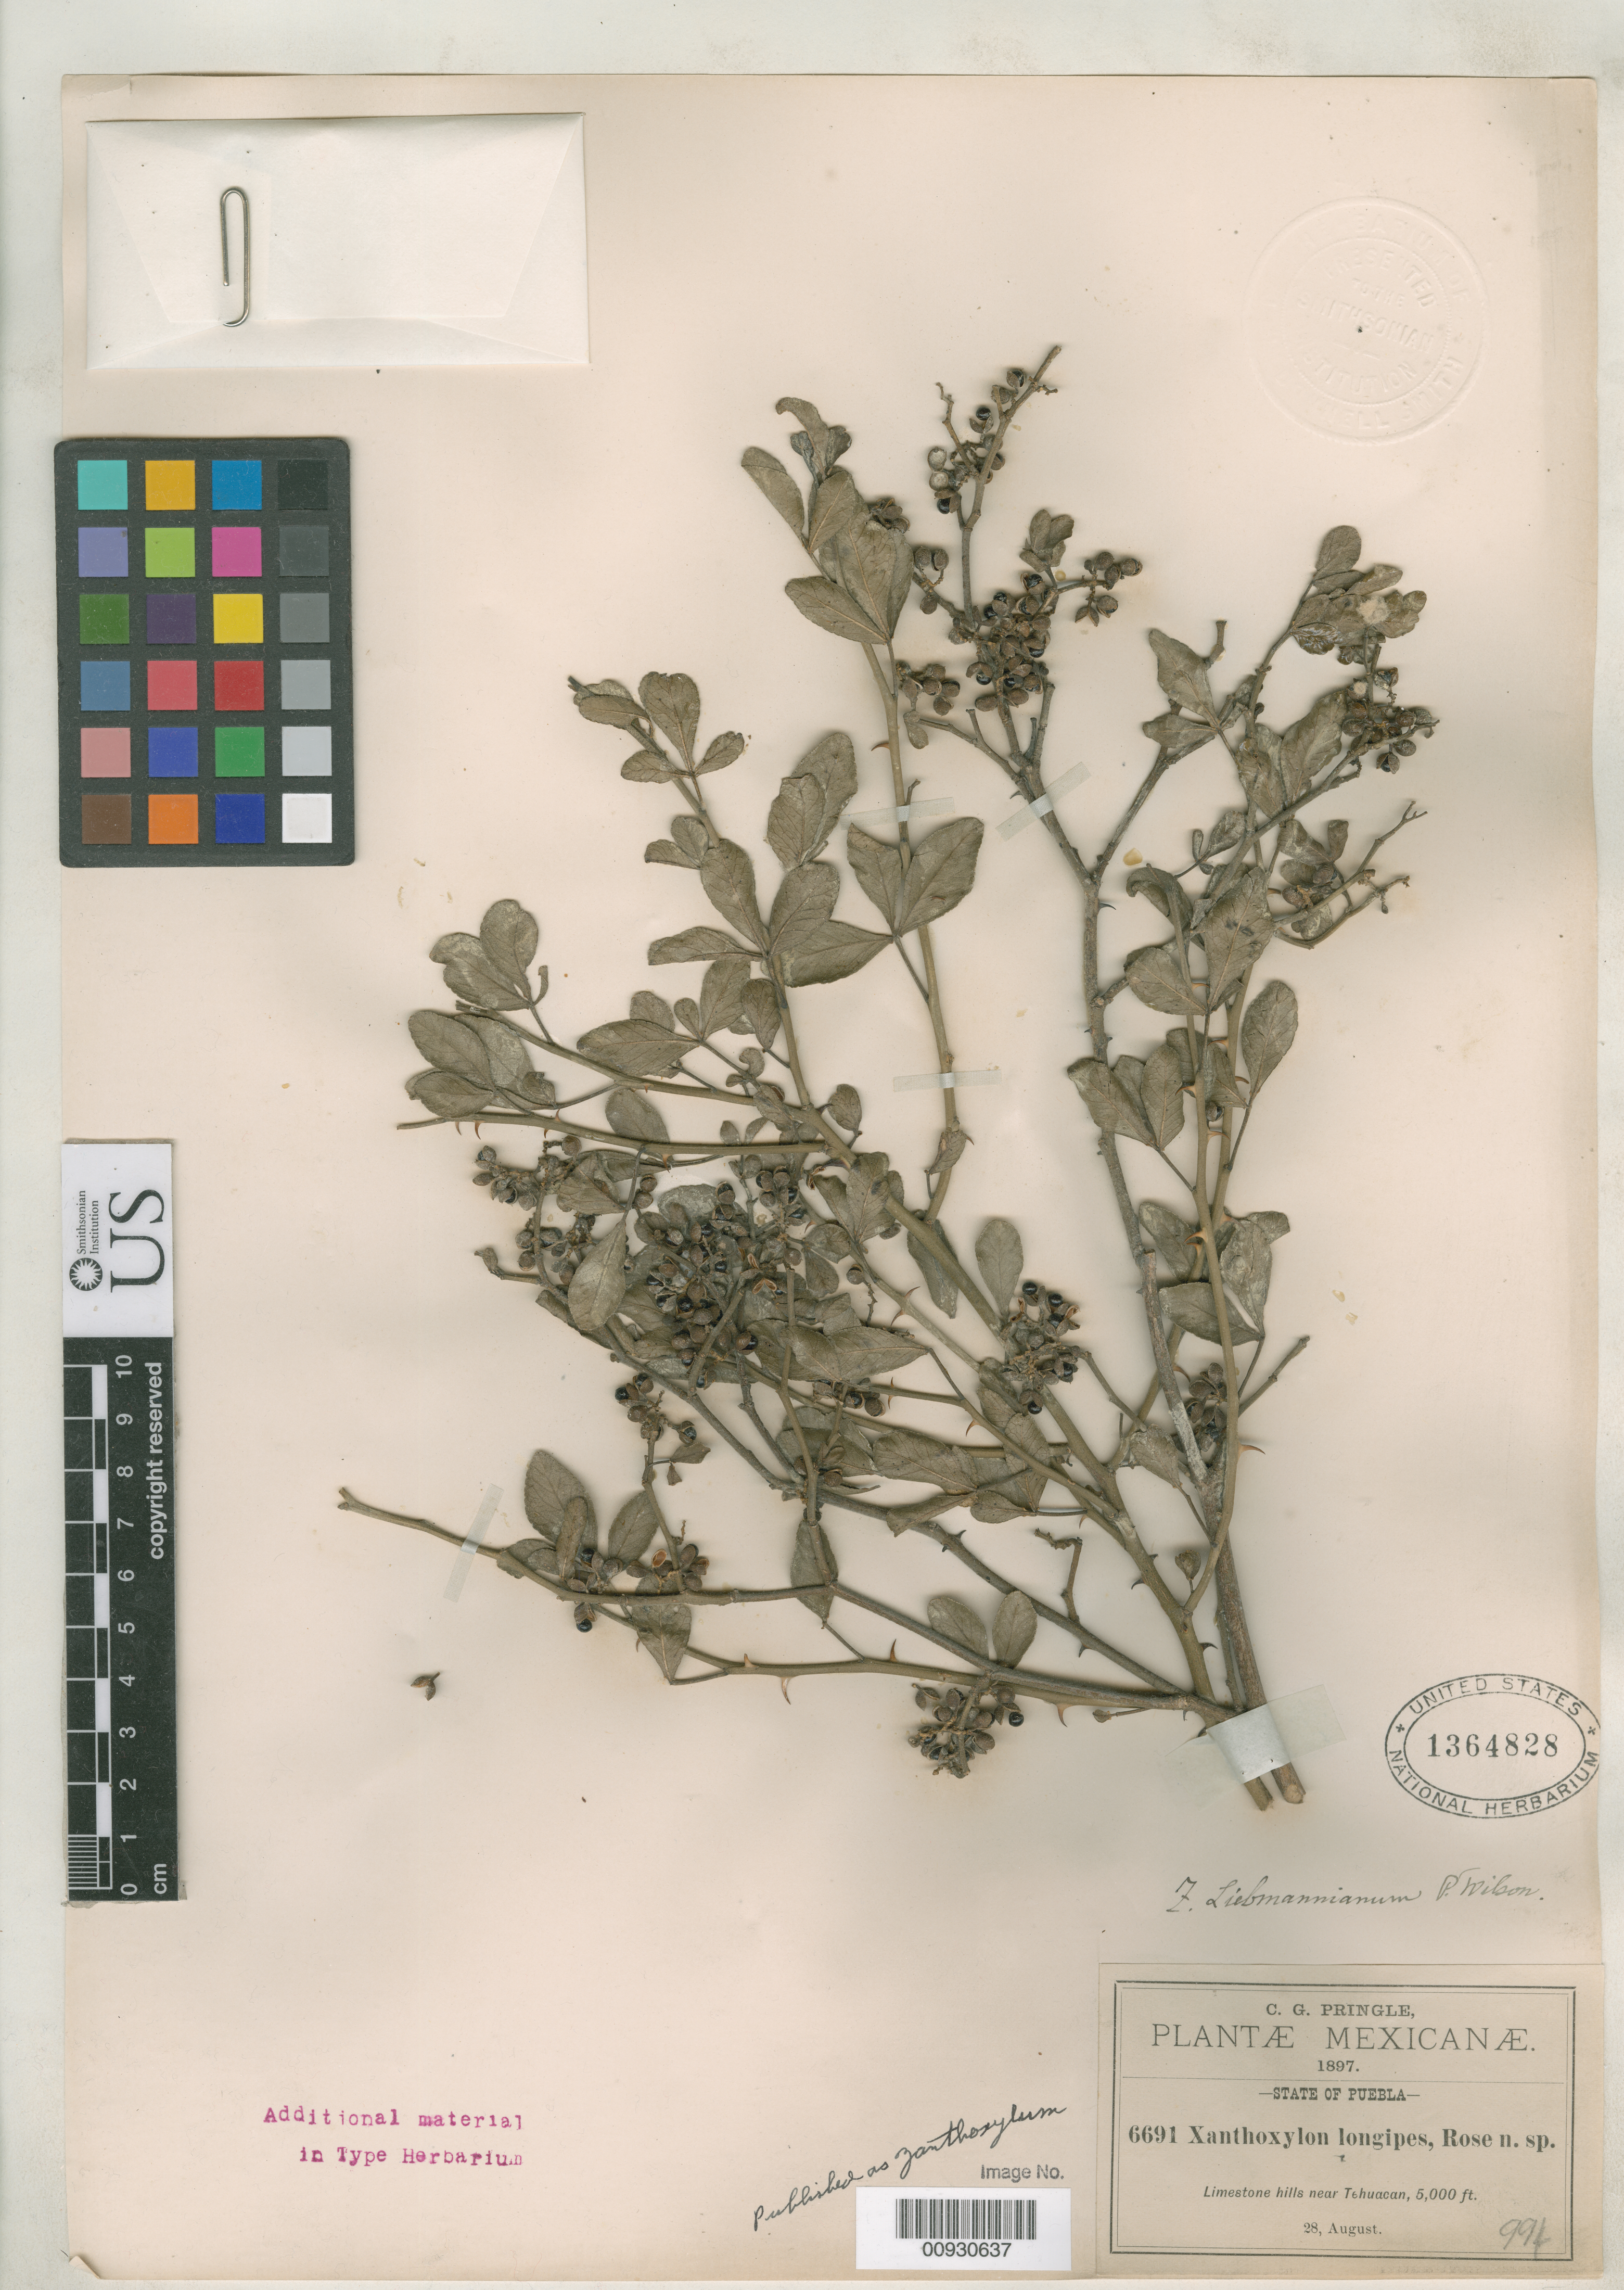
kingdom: Plantae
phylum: Tracheophyta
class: Magnoliopsida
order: Sapindales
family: Rutaceae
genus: Zanthoxylum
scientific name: Zanthoxylum longipes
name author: Rose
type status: Isotype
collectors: C. G. Pringle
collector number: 6691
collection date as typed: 28 Aug 1897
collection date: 1897-08-28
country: Mexico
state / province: Puebla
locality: Near Tehuacan.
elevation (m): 1524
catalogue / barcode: US 1364828